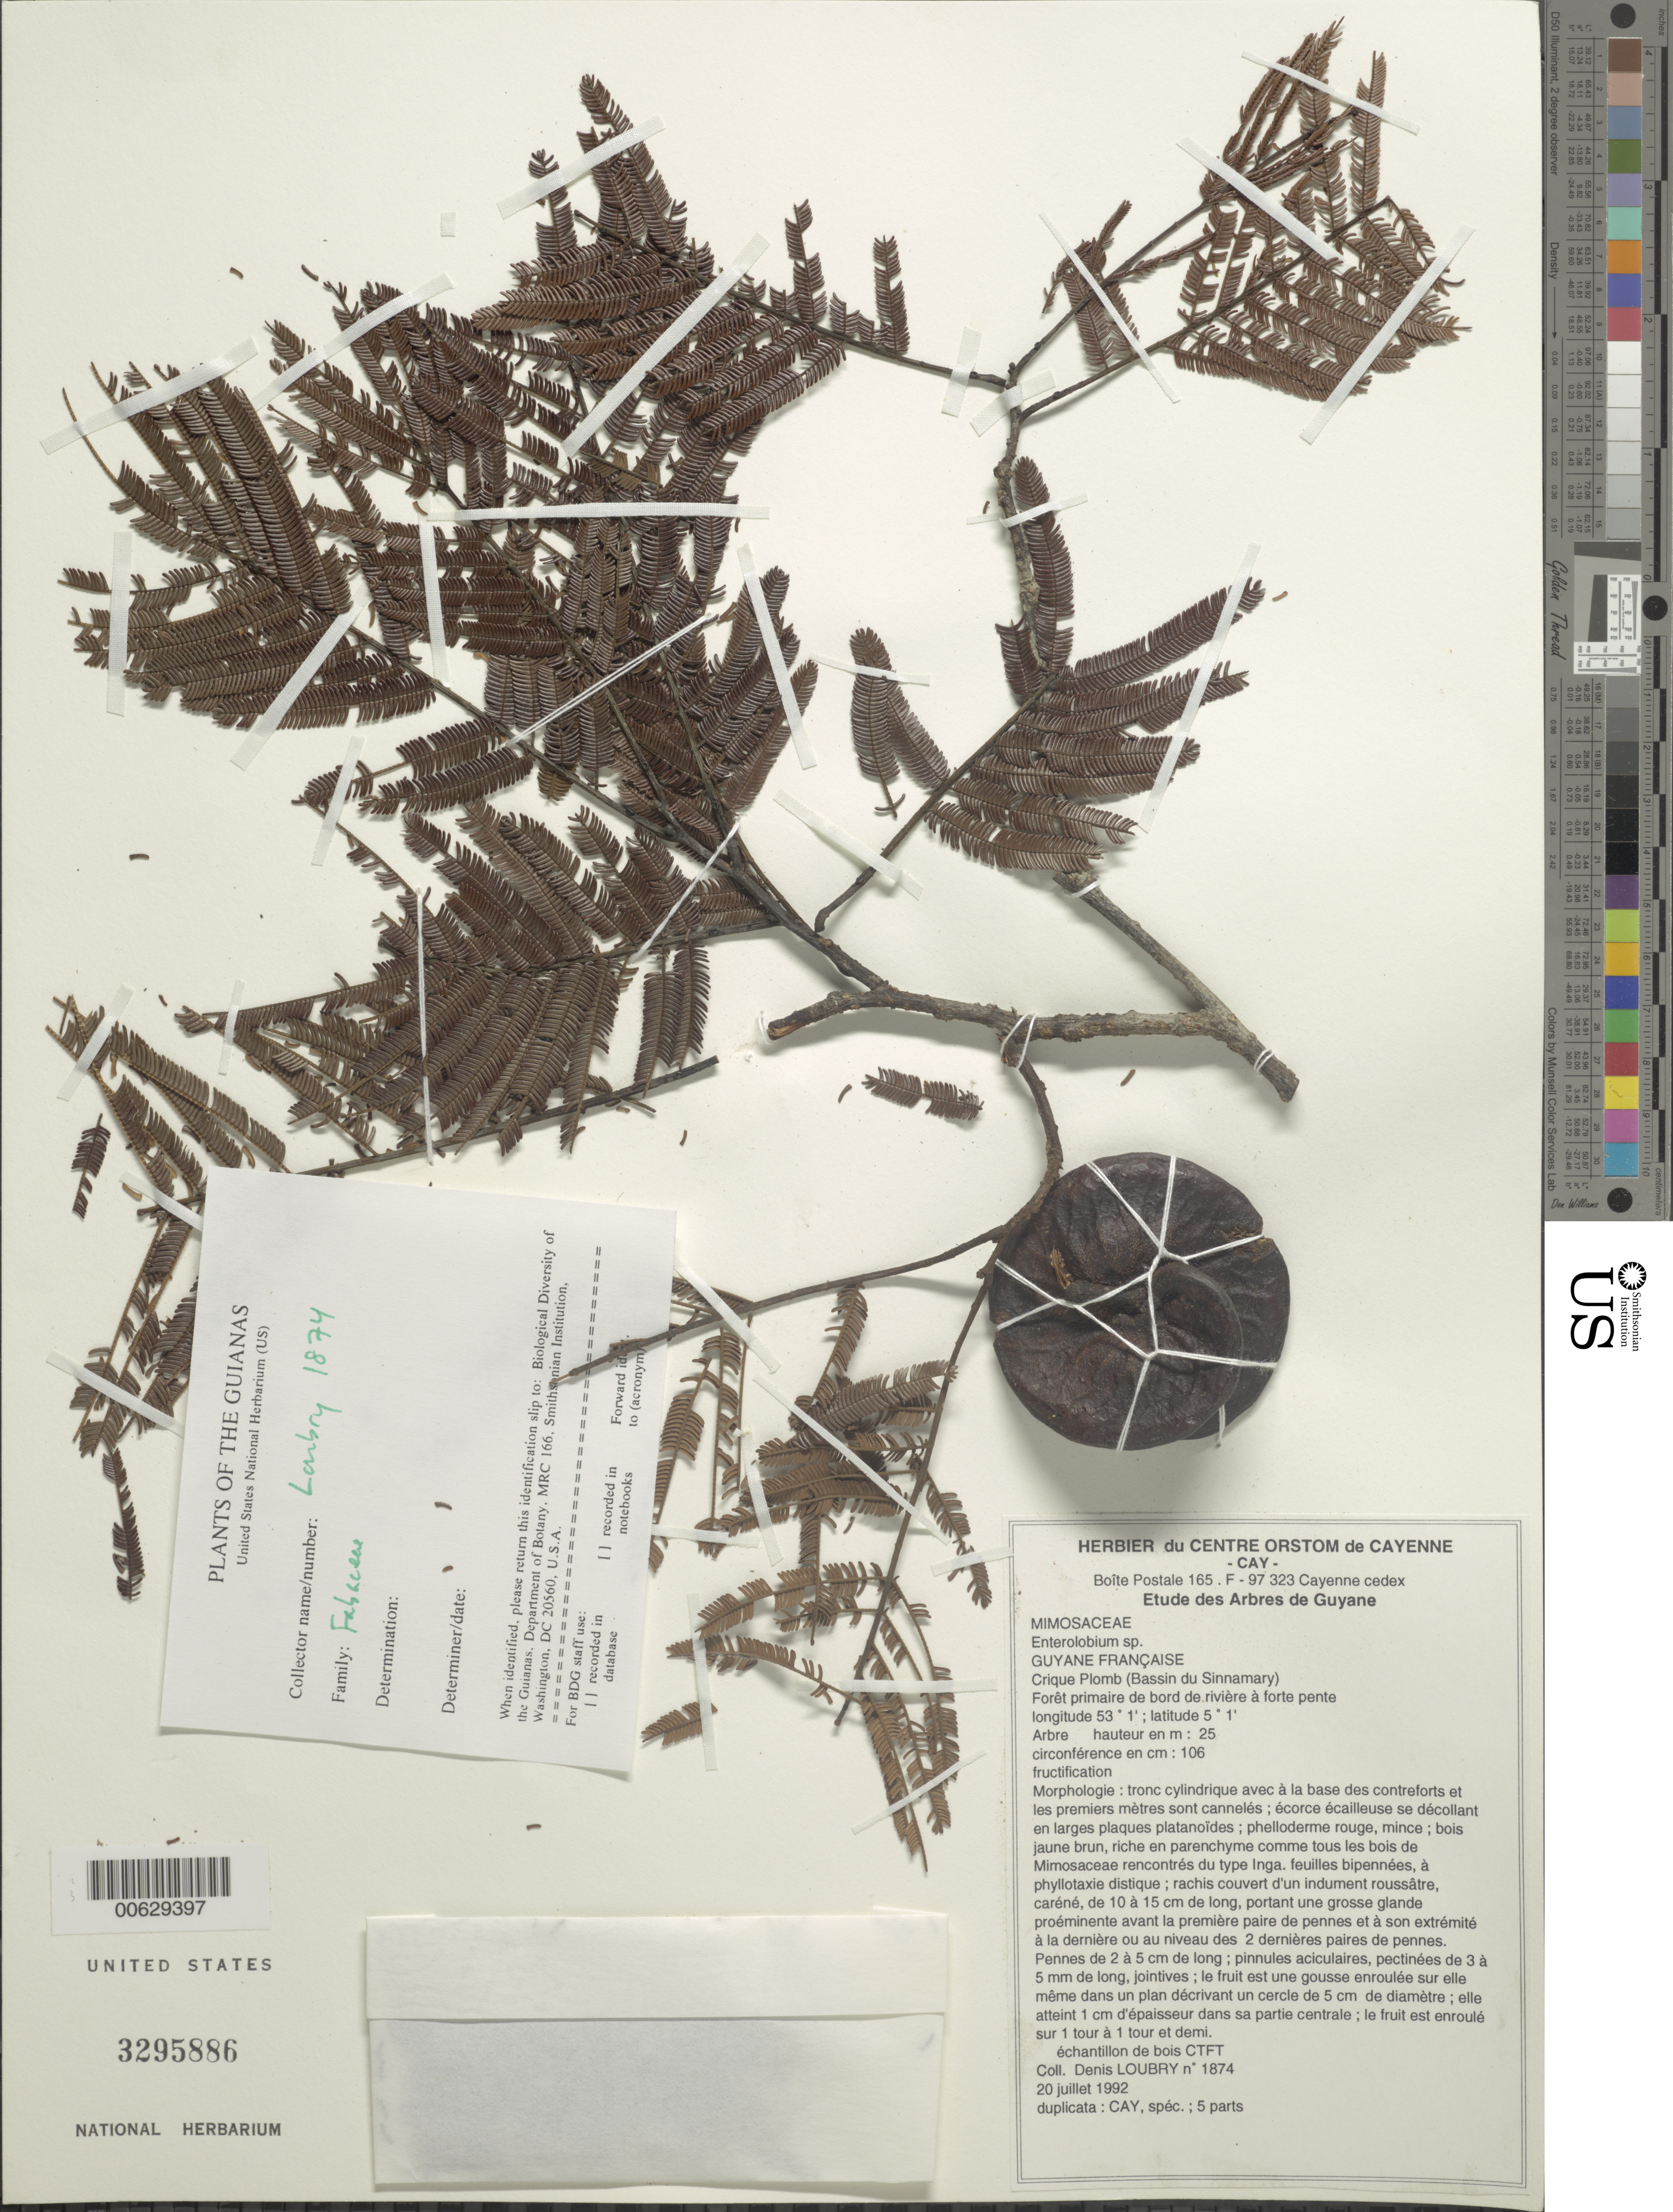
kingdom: Plantae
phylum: Tracheophyta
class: Magnoliopsida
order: Fabales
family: Fabaceae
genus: Enterolobium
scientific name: Enterolobium sp.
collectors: D. Loubry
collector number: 1874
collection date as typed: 20-Jul-92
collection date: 1992-07-20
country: French Guiana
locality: Crique Plomb, Bassin du Sinnamary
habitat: Foret primaire de bord de riviere a forte pente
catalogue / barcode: US 3295886